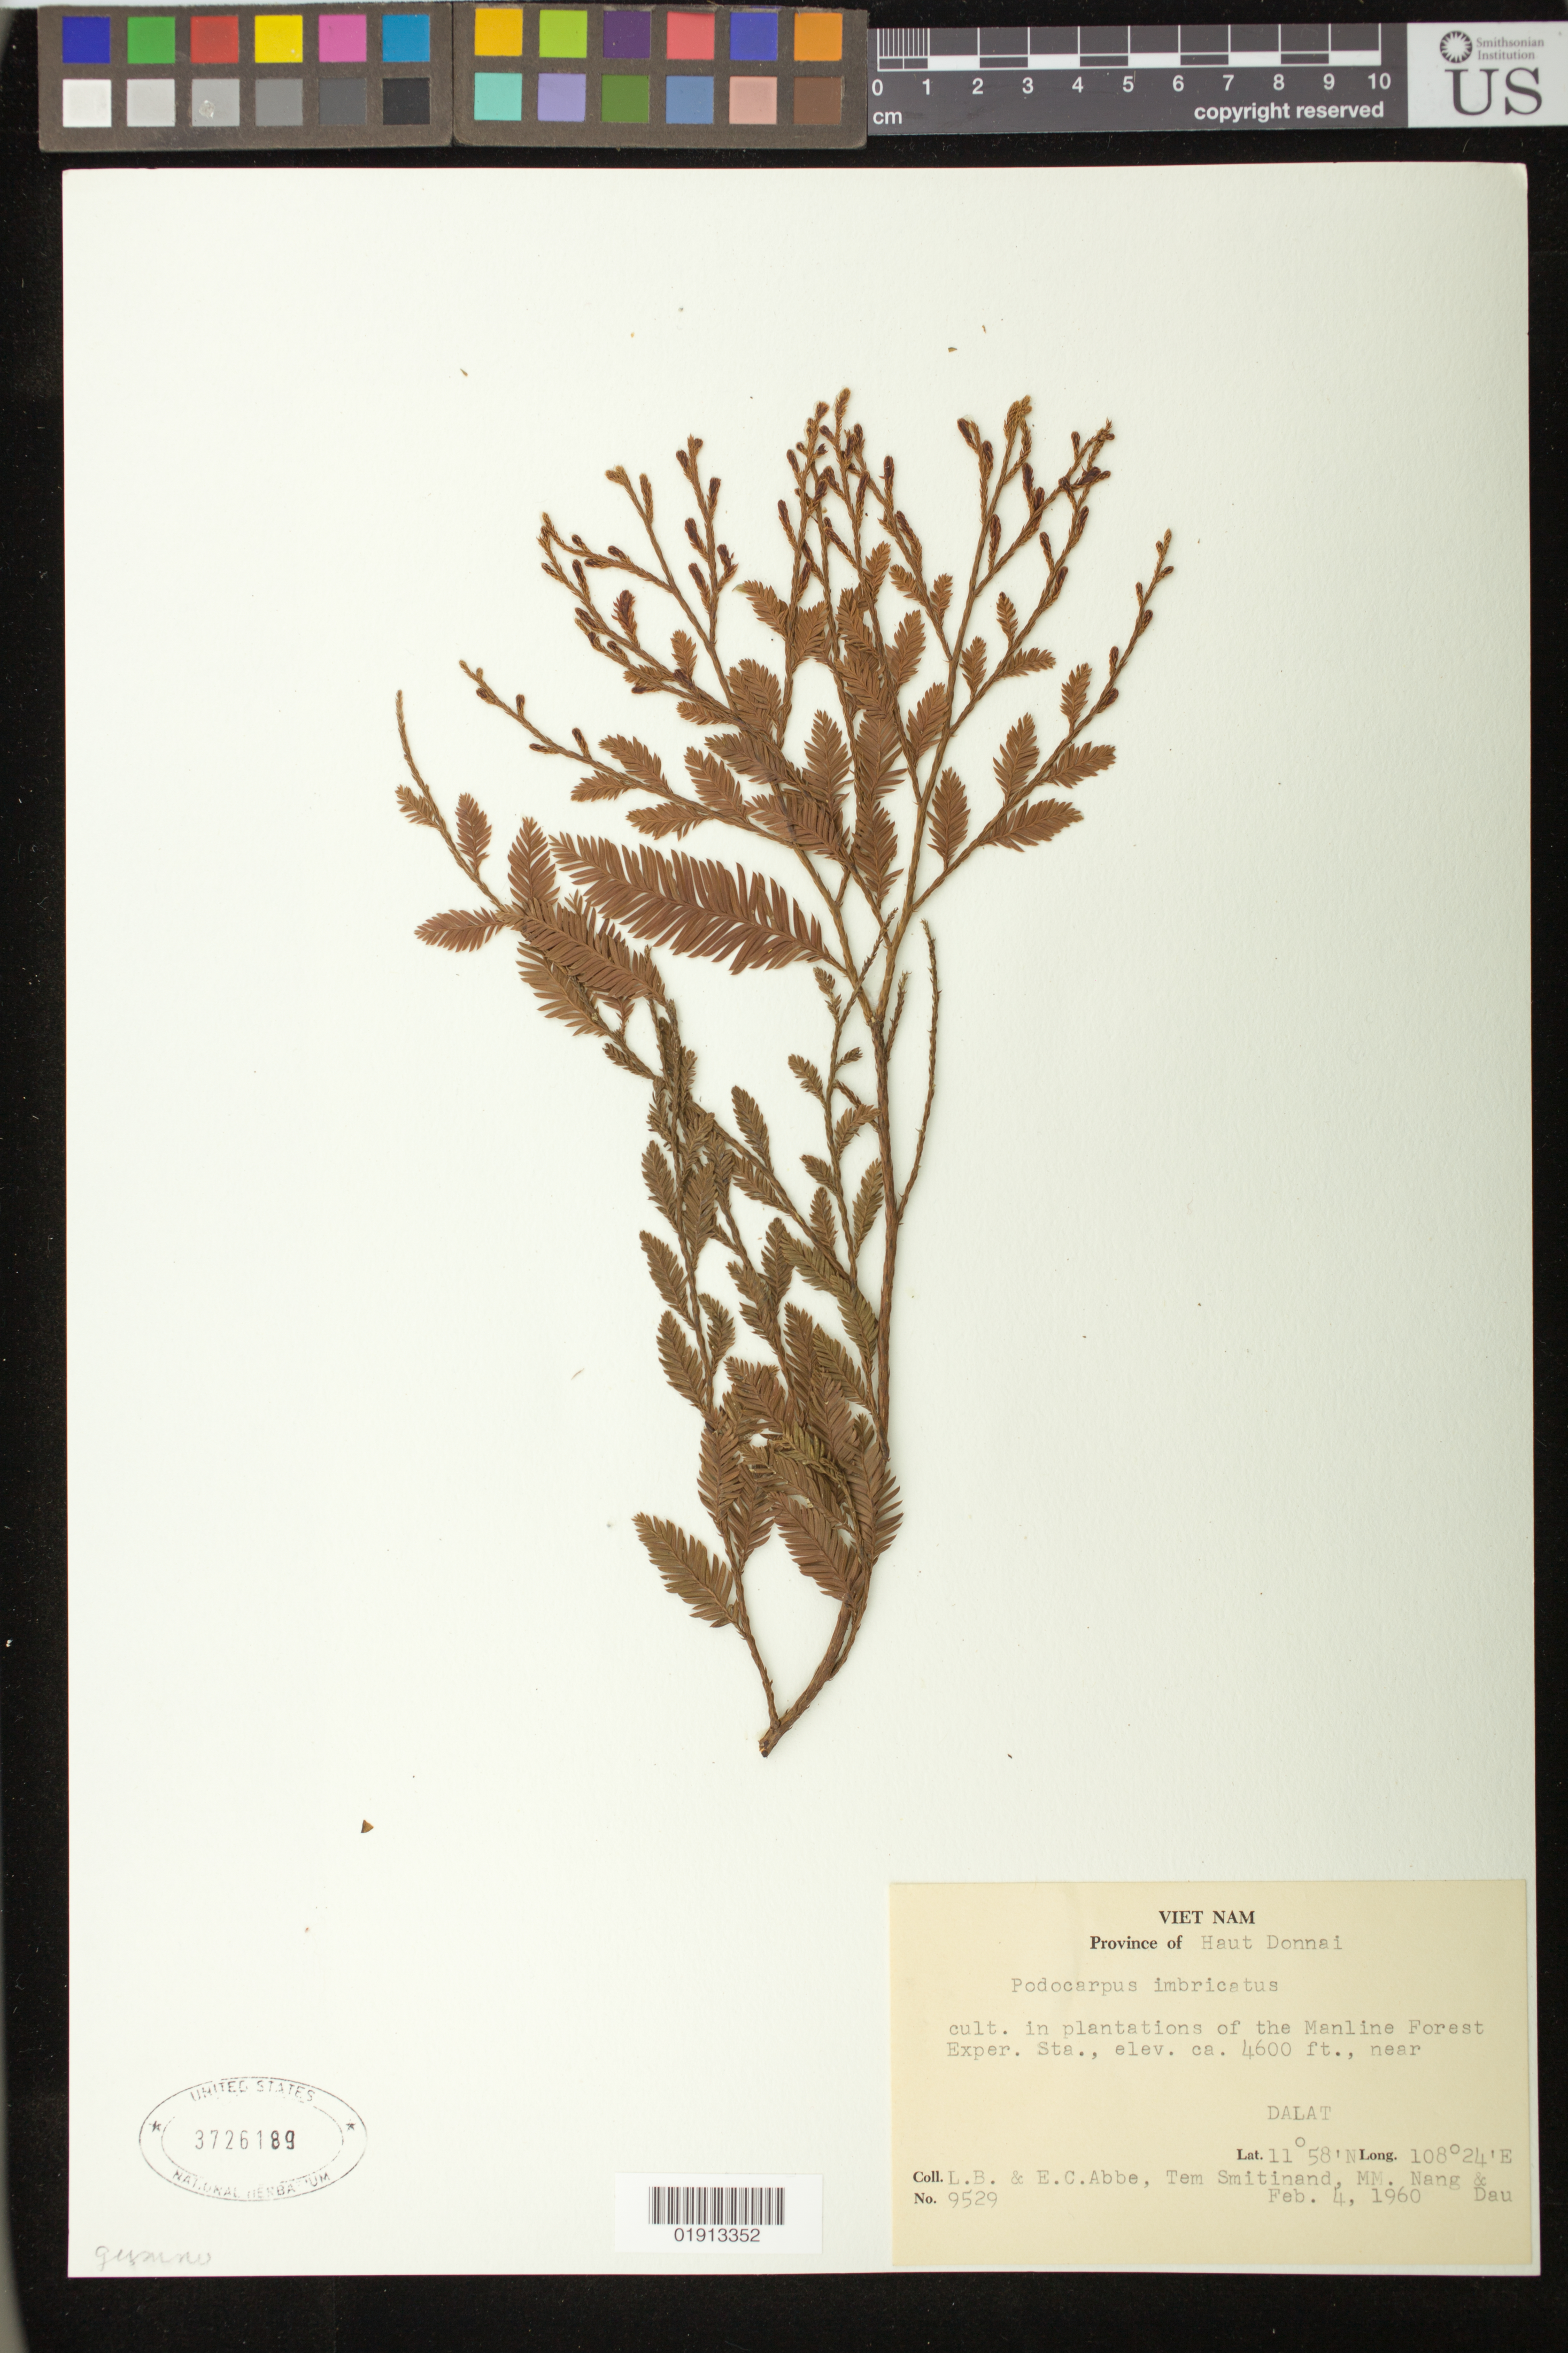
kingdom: Plantae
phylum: Tracheophyta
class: Pinopsida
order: Pinales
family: Podocarpaceae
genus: Podocarpus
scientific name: Podocarpus imbricatus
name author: Blume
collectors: L. B. Abbe, E. C. Abbe, T. Smitinand, M. Nang & -- Dau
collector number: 9529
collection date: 1960-02-04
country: Vietnam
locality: Province of Haut Donnai, in plantations of the Manline Forest Exper. Sta., near Dalat.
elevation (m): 1402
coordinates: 11 58 N, 108 24 E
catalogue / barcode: US 3726189